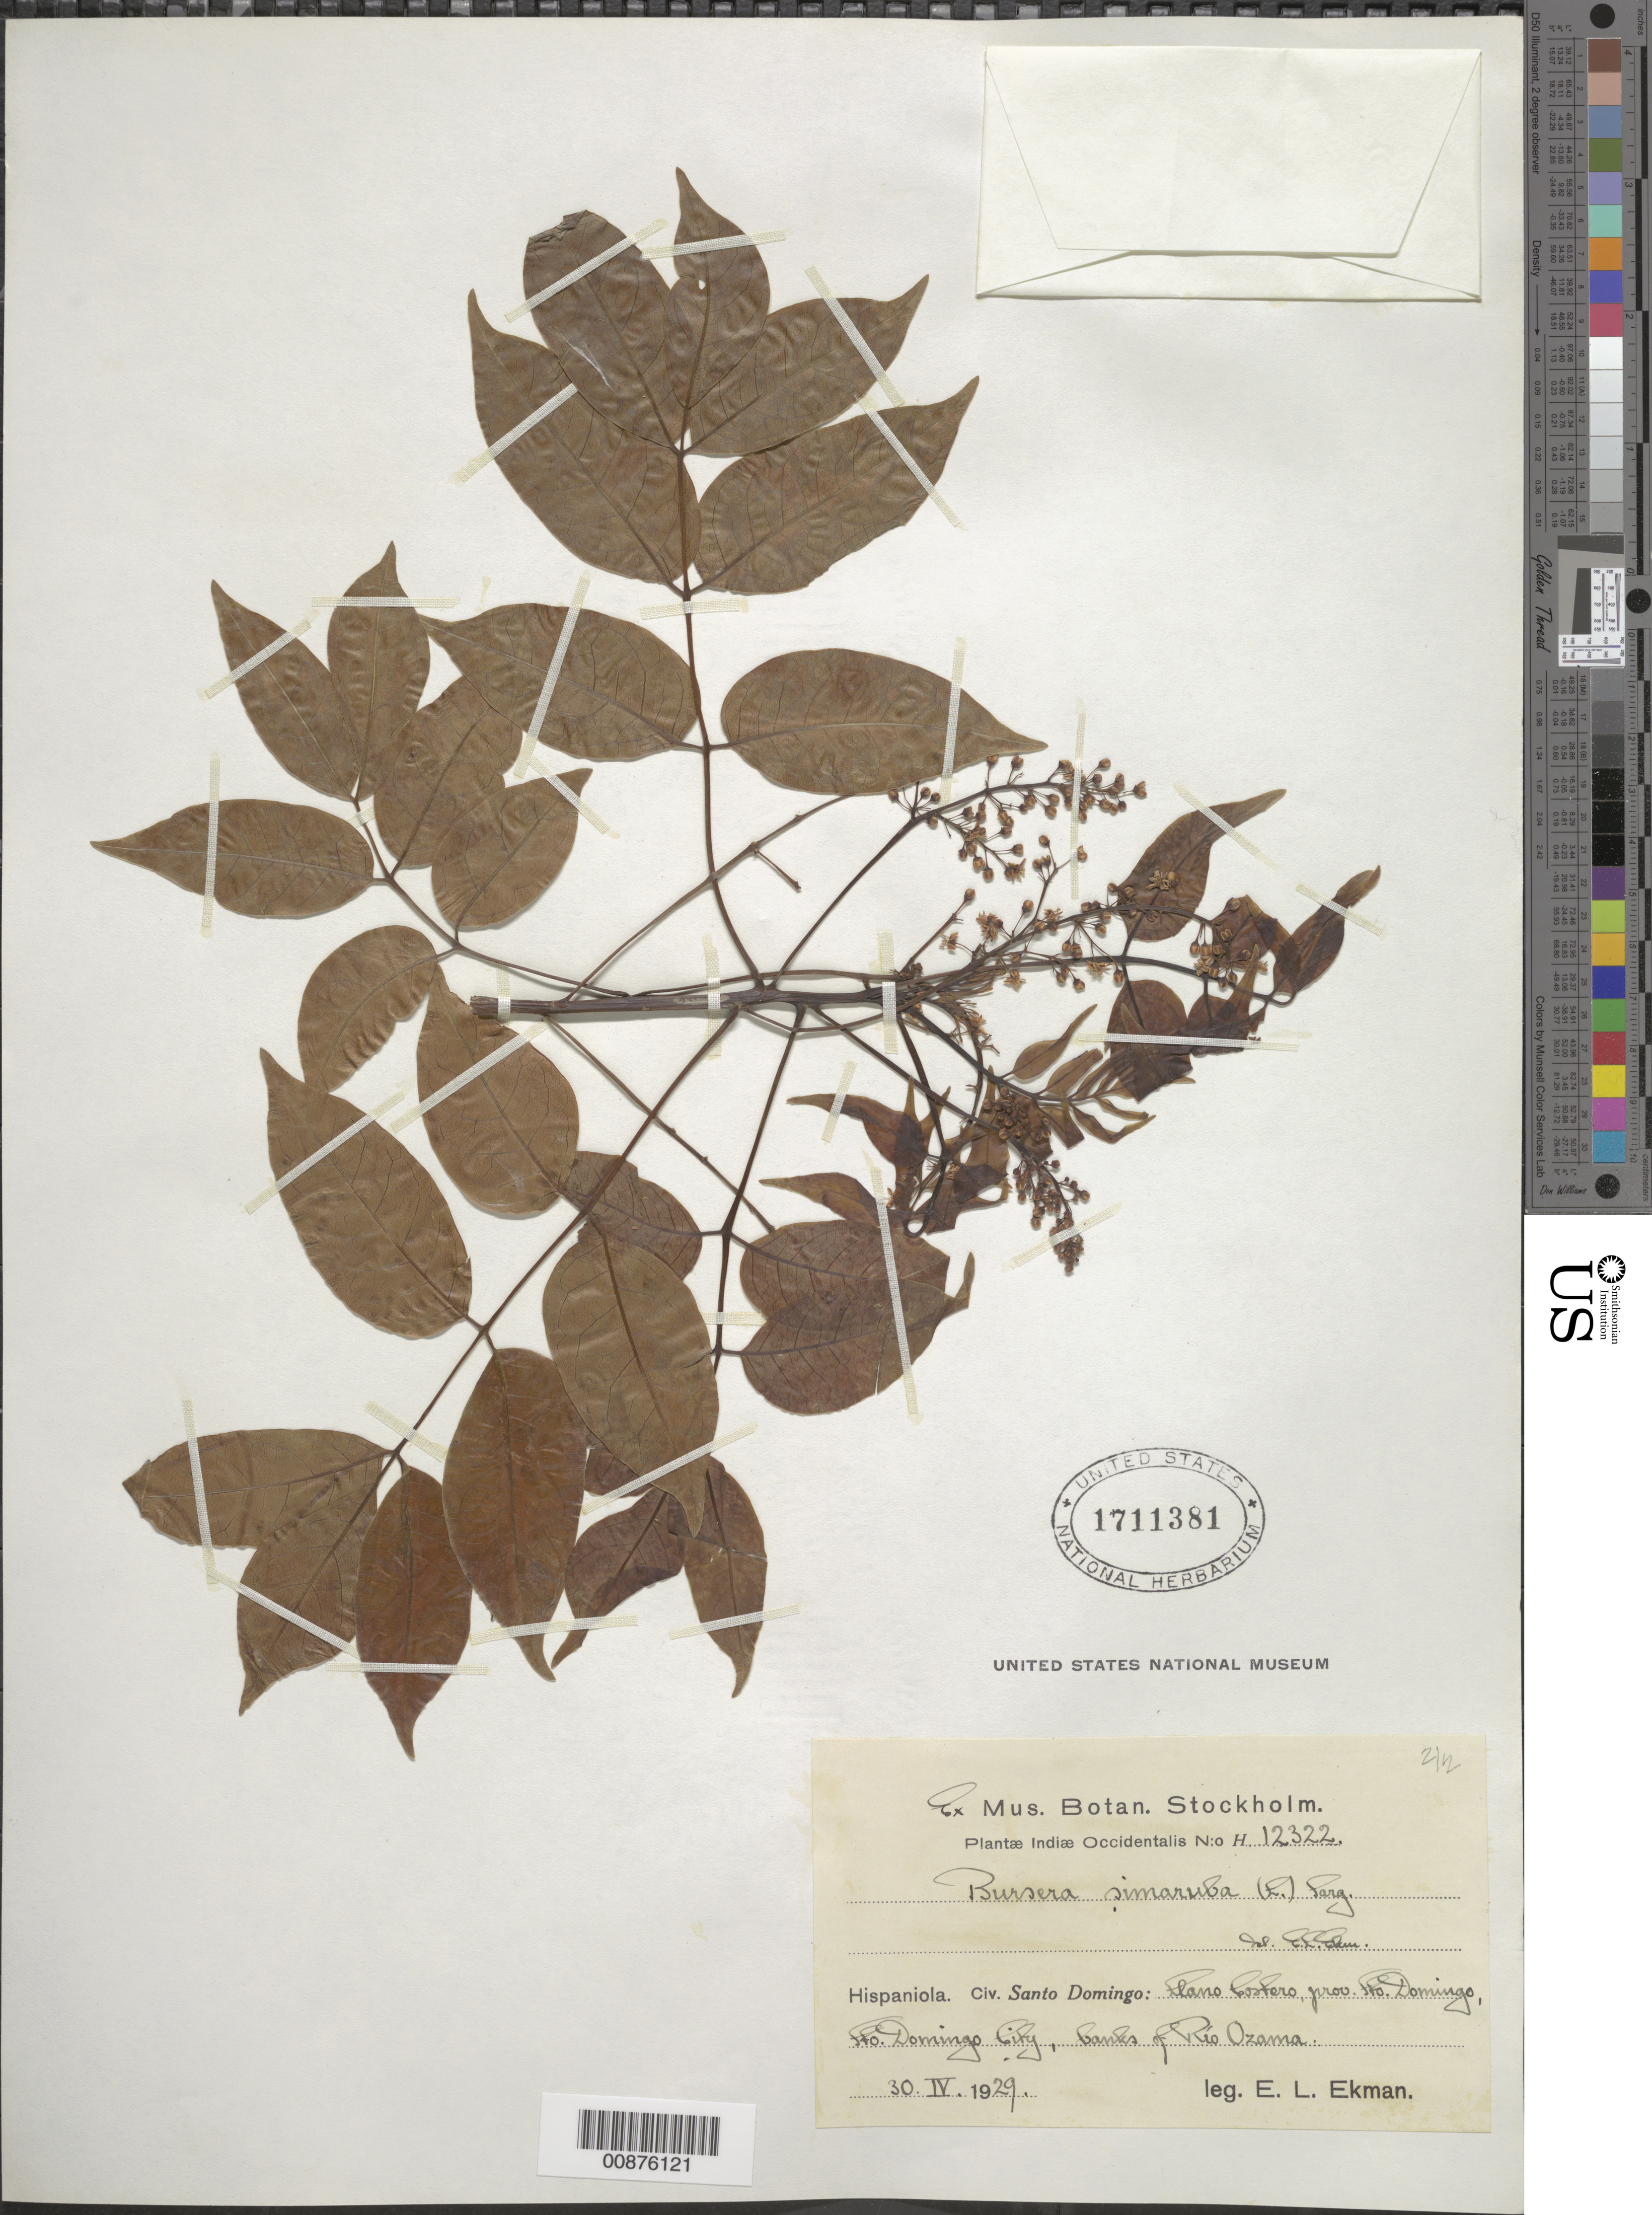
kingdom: Plantae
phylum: Tracheophyta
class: Magnoliopsida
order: Sapindales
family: Burseraceae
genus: Bursera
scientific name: Bursera simaruba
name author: (L.) Sarg.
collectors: E. L. Ekman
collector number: H 12322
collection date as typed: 30 Apr 1929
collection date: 1929-04-30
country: Dominican Republic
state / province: Distrito Nacional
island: Hispaniola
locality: Llano Costero, Santo Domingo City, Río Ozama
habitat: Banks of rio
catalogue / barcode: US 1711381